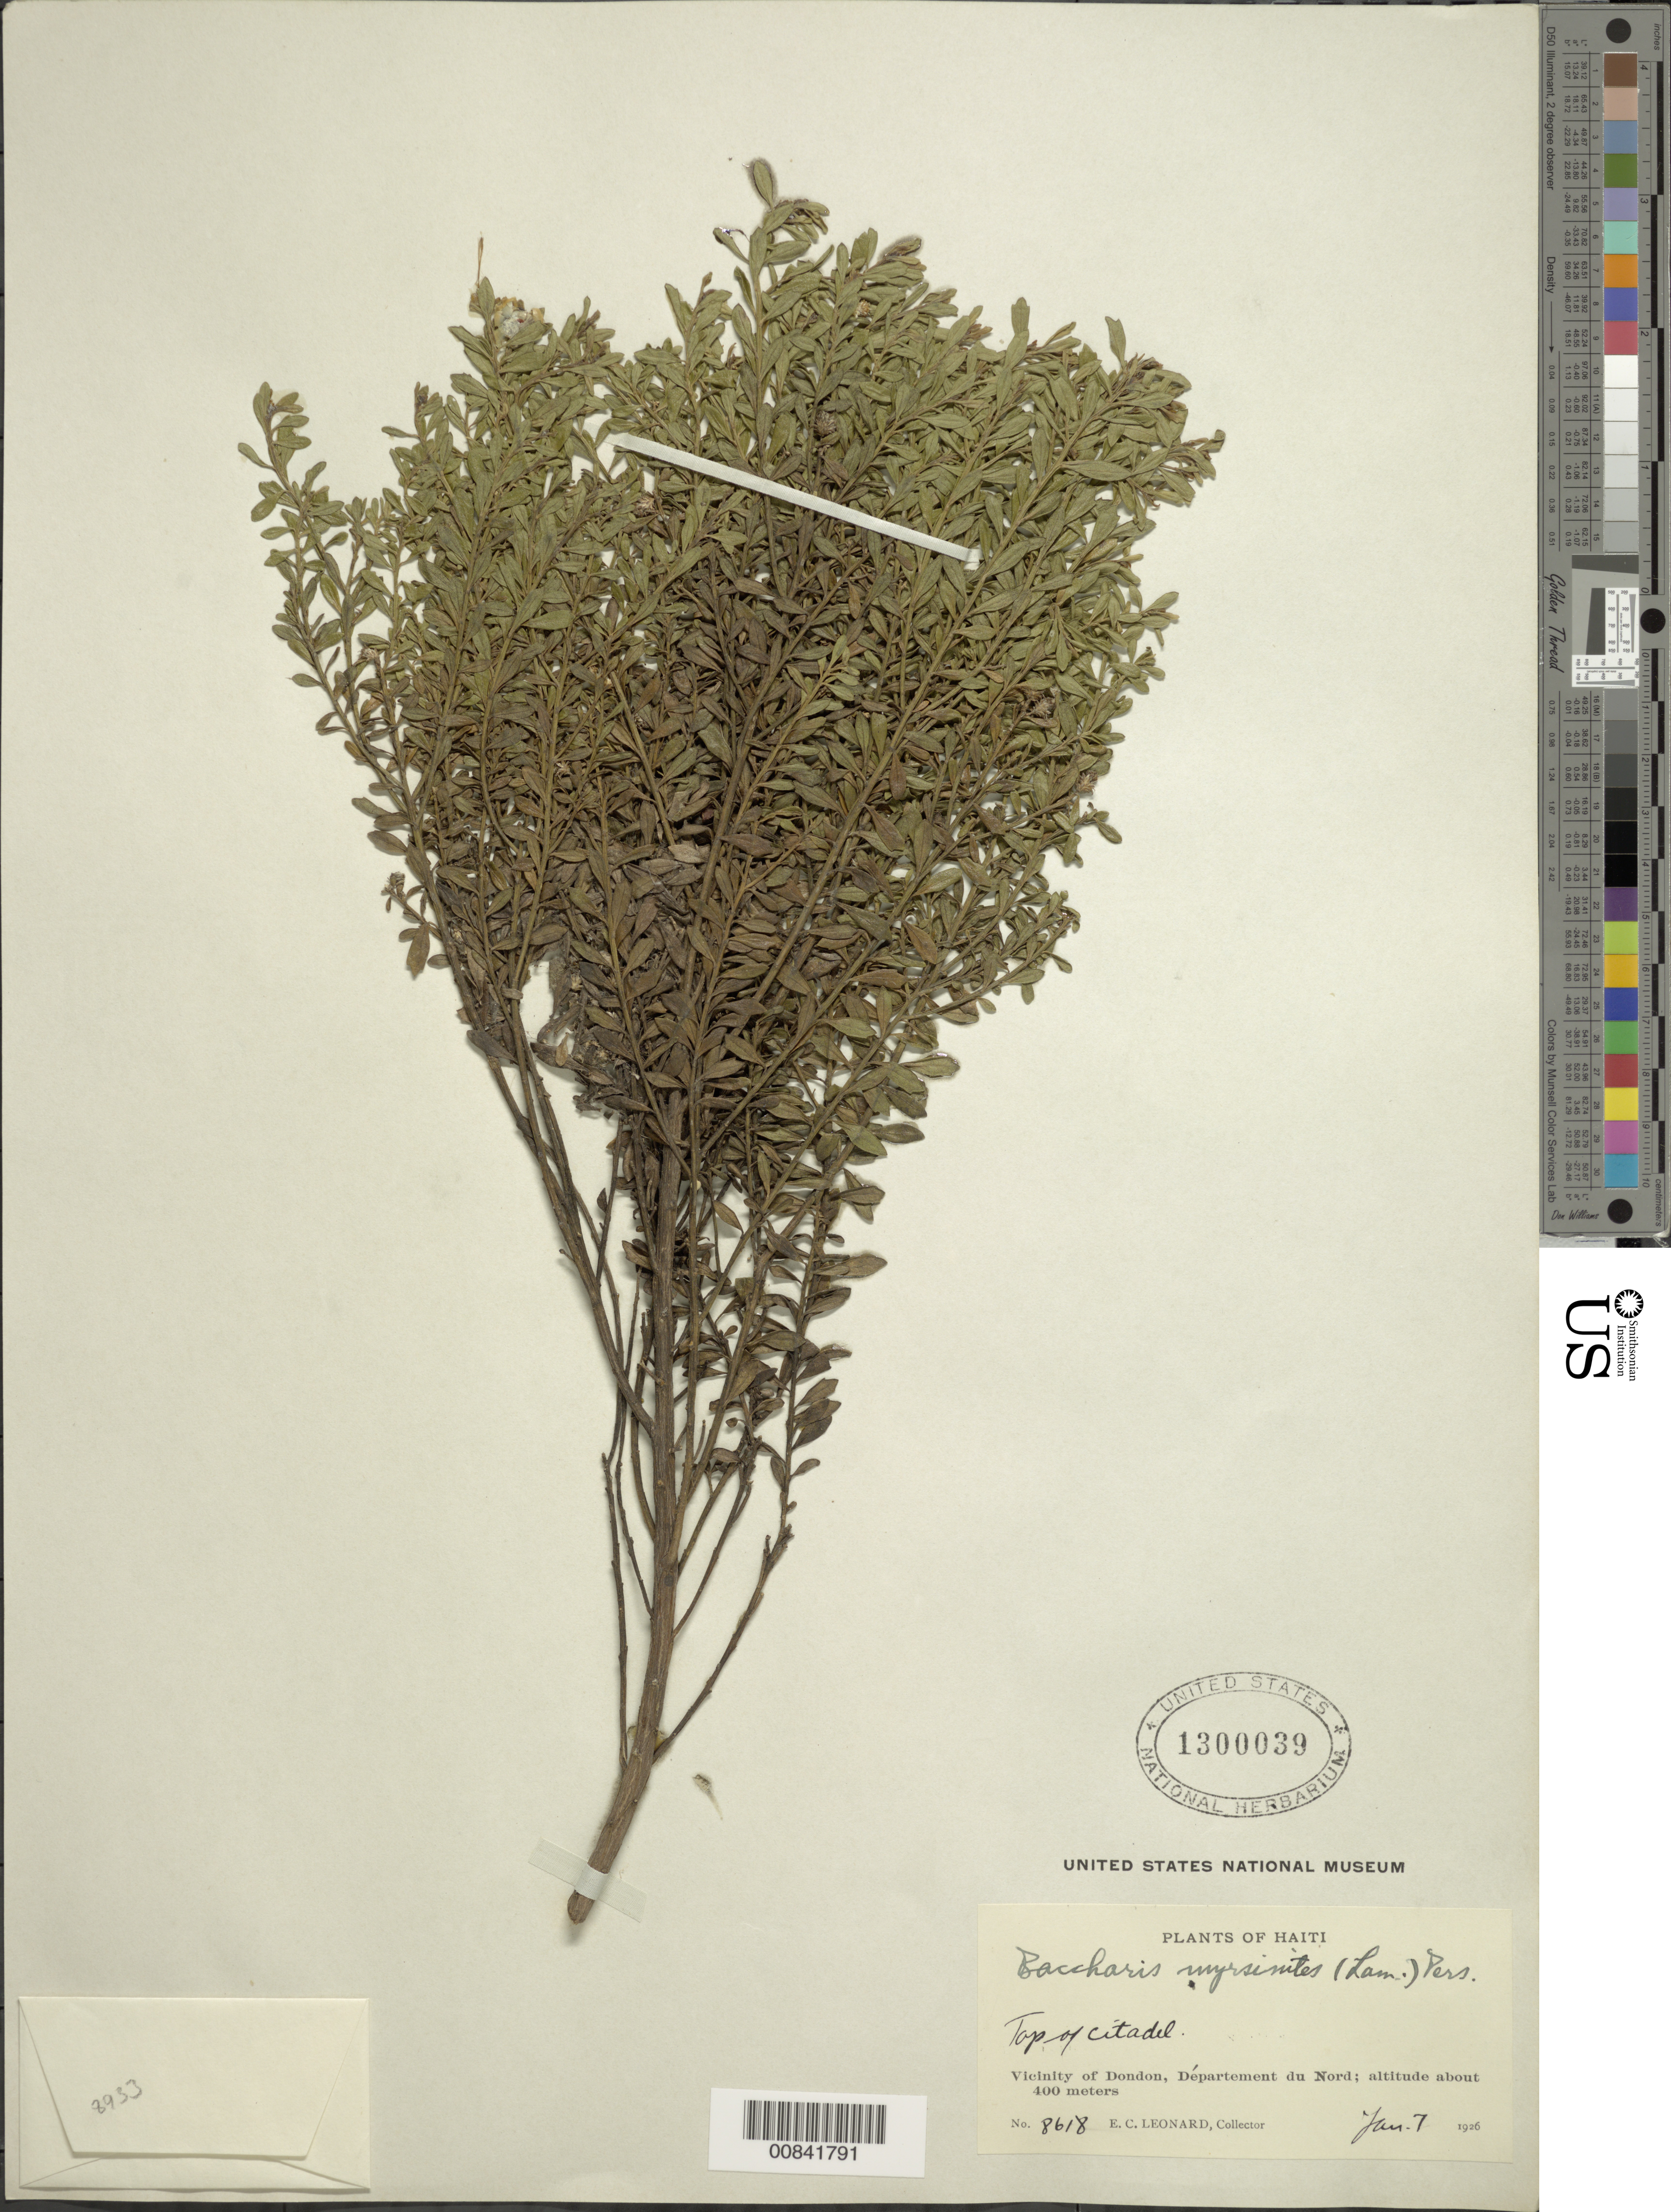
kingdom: Plantae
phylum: Tracheophyta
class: Magnoliopsida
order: Asterales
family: Asteraceae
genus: Baccharis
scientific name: Baccharis myrsinites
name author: Pers.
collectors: E. C. Leonard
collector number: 8618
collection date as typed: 07 Jan 1926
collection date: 1926-01-07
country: Haiti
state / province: Nord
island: Hispaniola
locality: Vicinity of Dondon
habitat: Top of citadel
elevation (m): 400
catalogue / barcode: US 1300039